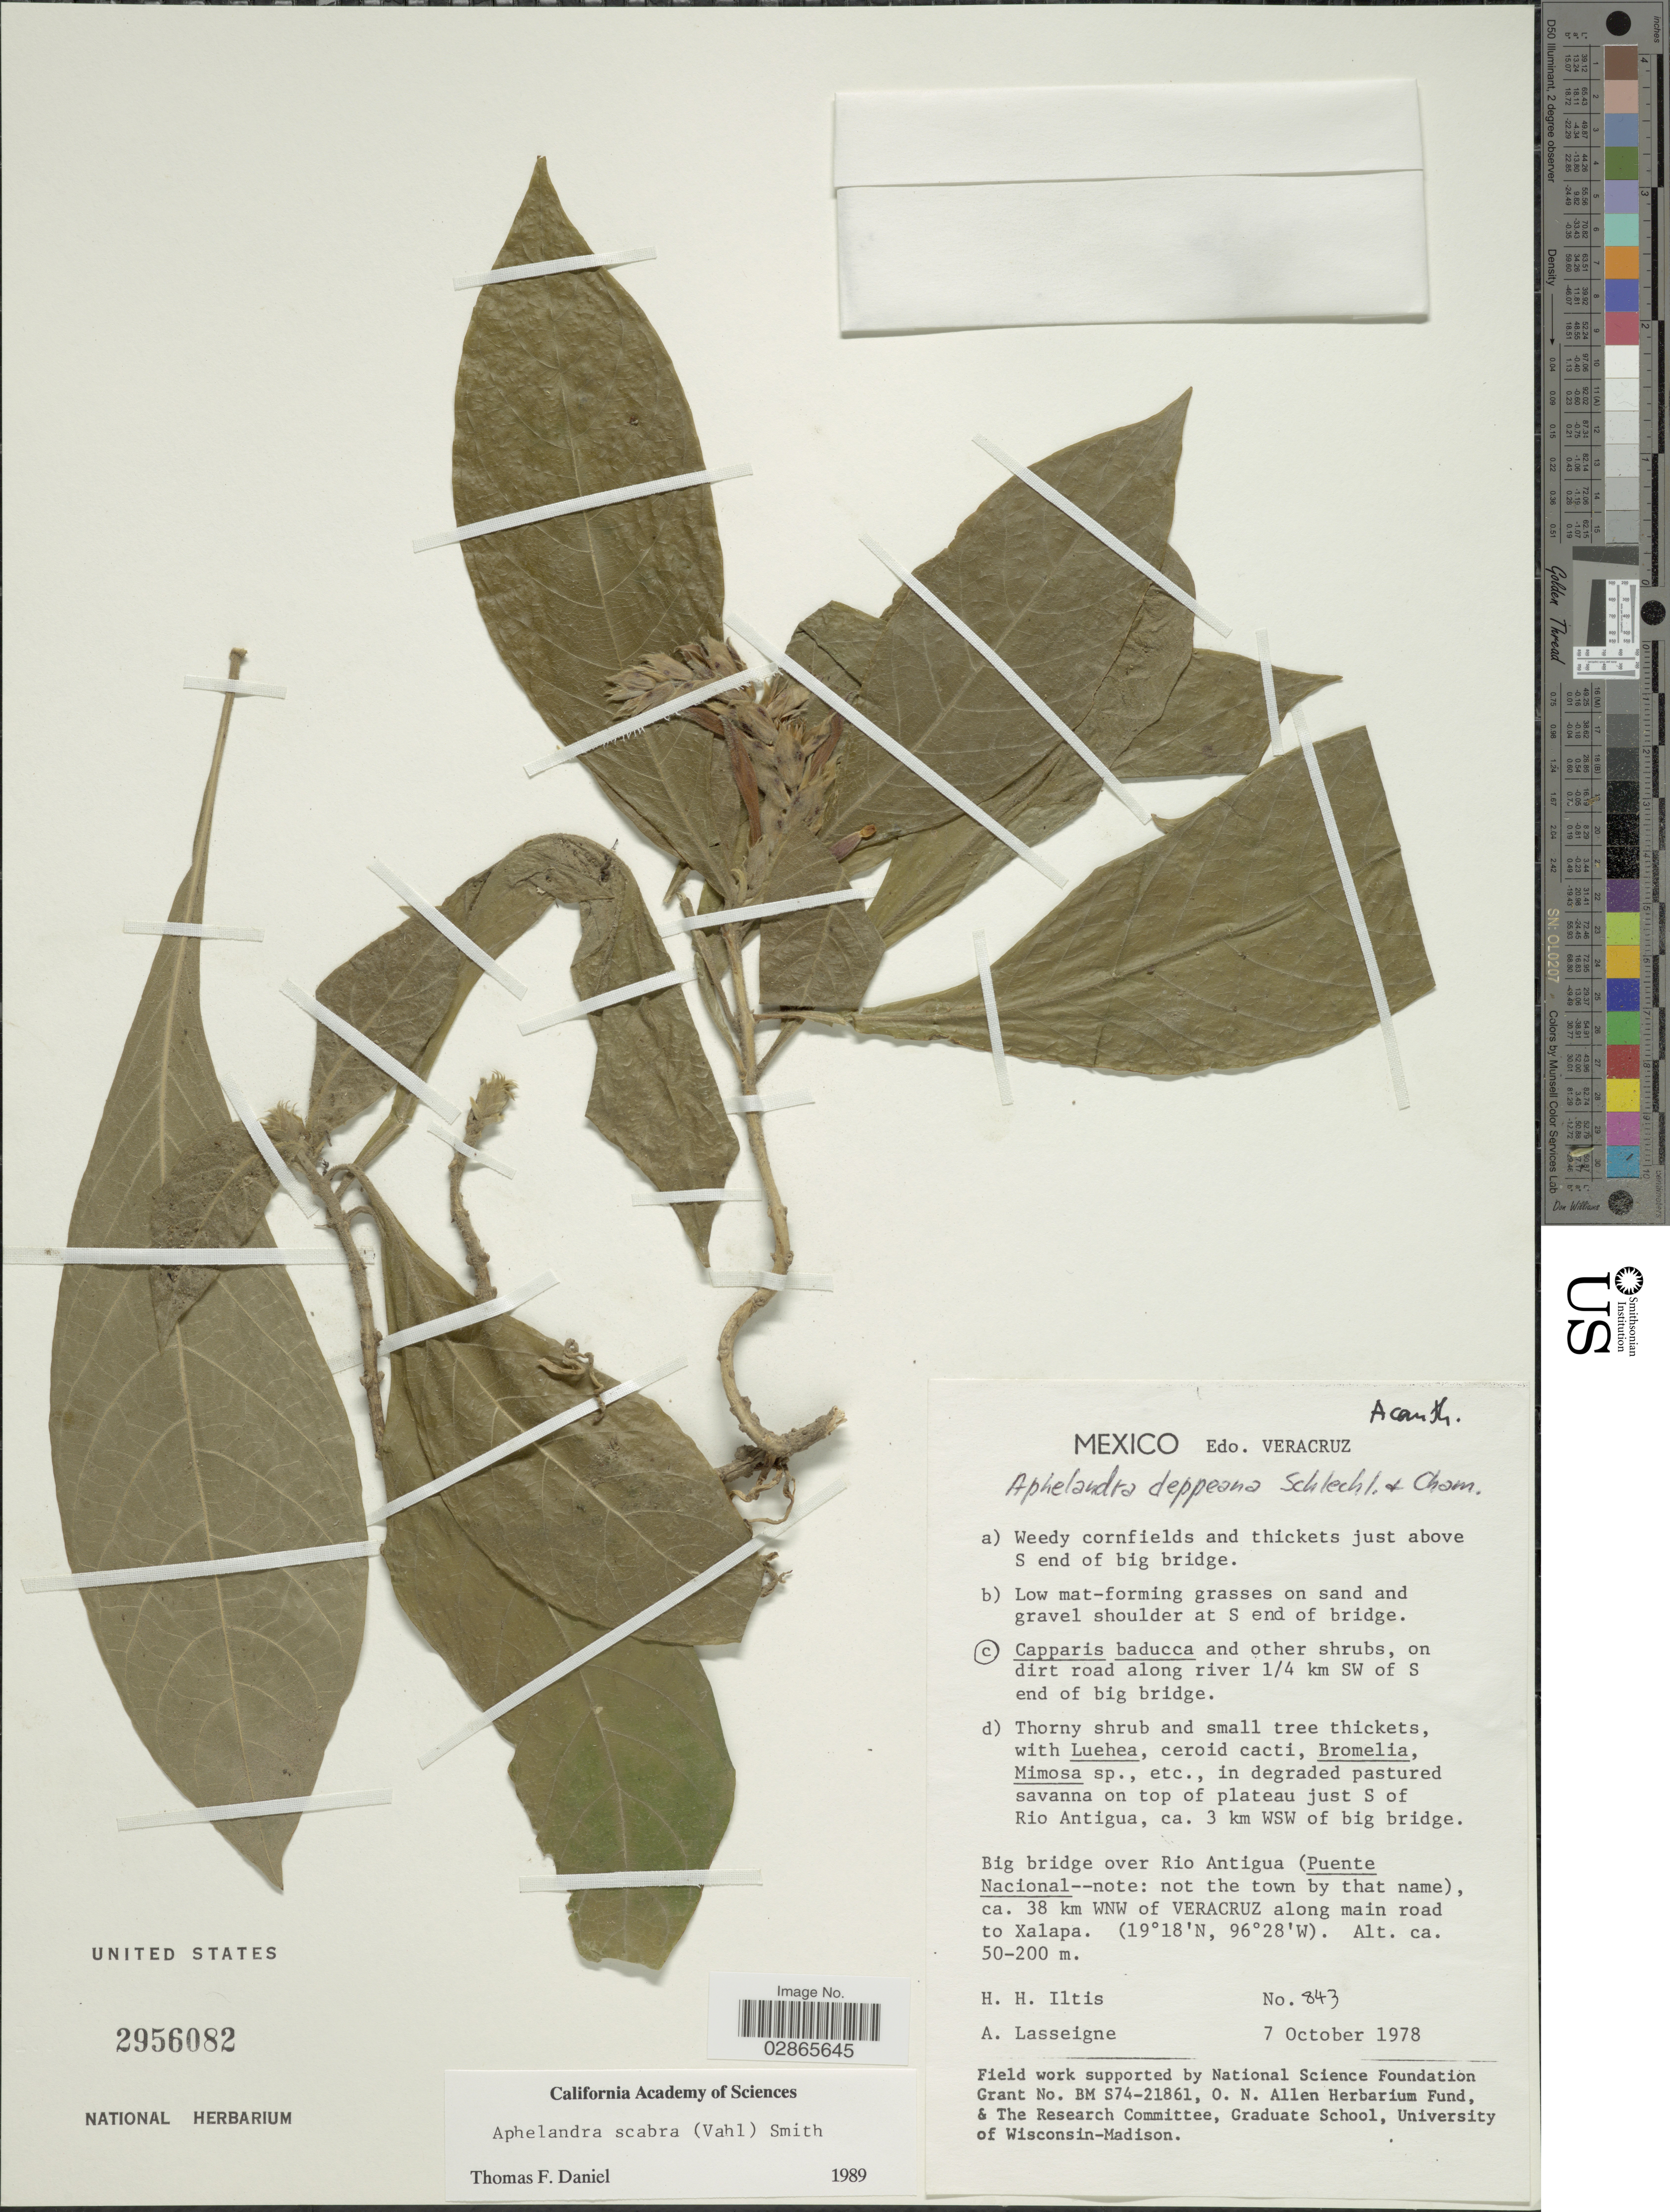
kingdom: Plantae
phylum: Tracheophyta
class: Magnoliopsida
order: Lamiales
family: Acanthaceae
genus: Aphelandra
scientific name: Aphelandra deppeana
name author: Schltdl. & Cham.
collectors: H. H. Iltis & A. Lasseigne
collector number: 843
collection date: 1978-10-07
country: Mexico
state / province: Veracruz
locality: Veracruz. Big bridge over Rio Antigua (Puente Nacional--note: not the town by that name), ca. 38 km WNW of Veracruz along main road to Xalapa.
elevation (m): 50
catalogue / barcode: US 2956082